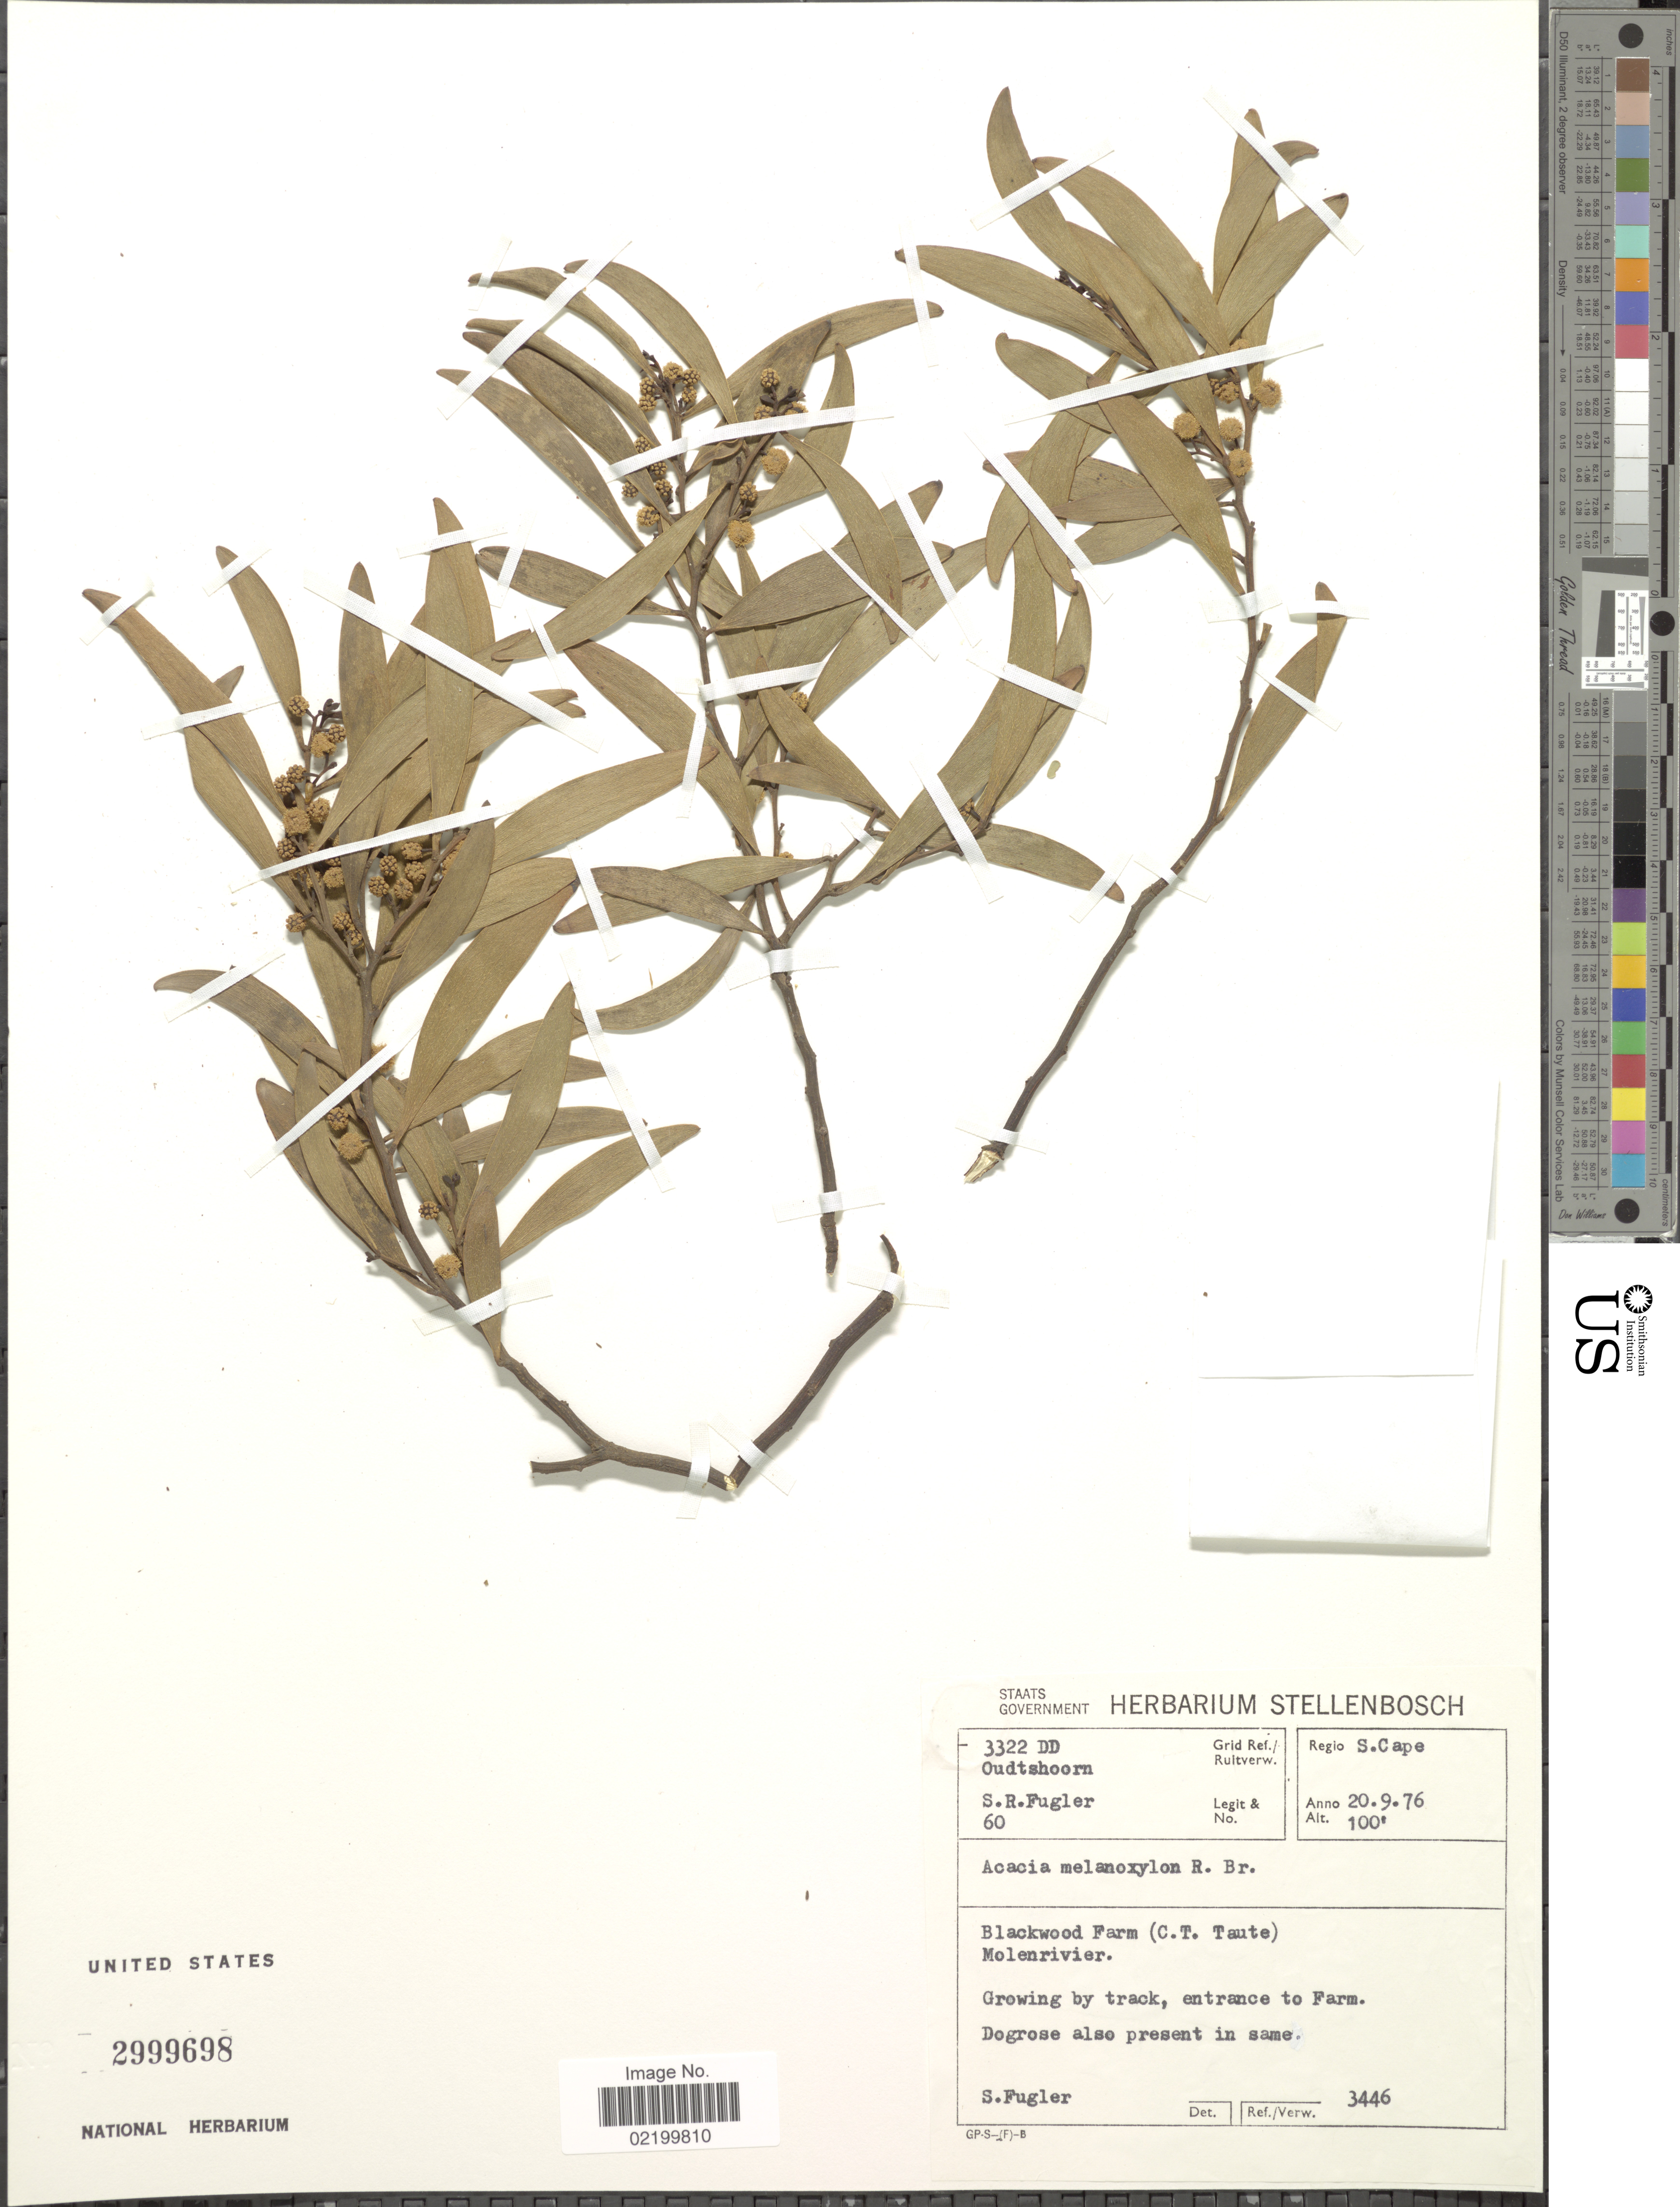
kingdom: Plantae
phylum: Tracheophyta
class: Magnoliopsida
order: Fabales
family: Fabaceae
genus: Acacia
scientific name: Acacia melanoxylon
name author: R. Br.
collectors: S. Fugler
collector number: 6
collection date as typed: Transcribed d/m/y: 20/9/76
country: South Africa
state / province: Western Cape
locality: S. Cape. Blackwood Farm (C.T. Taute) Molenrivier.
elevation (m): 30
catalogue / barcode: US 2999698